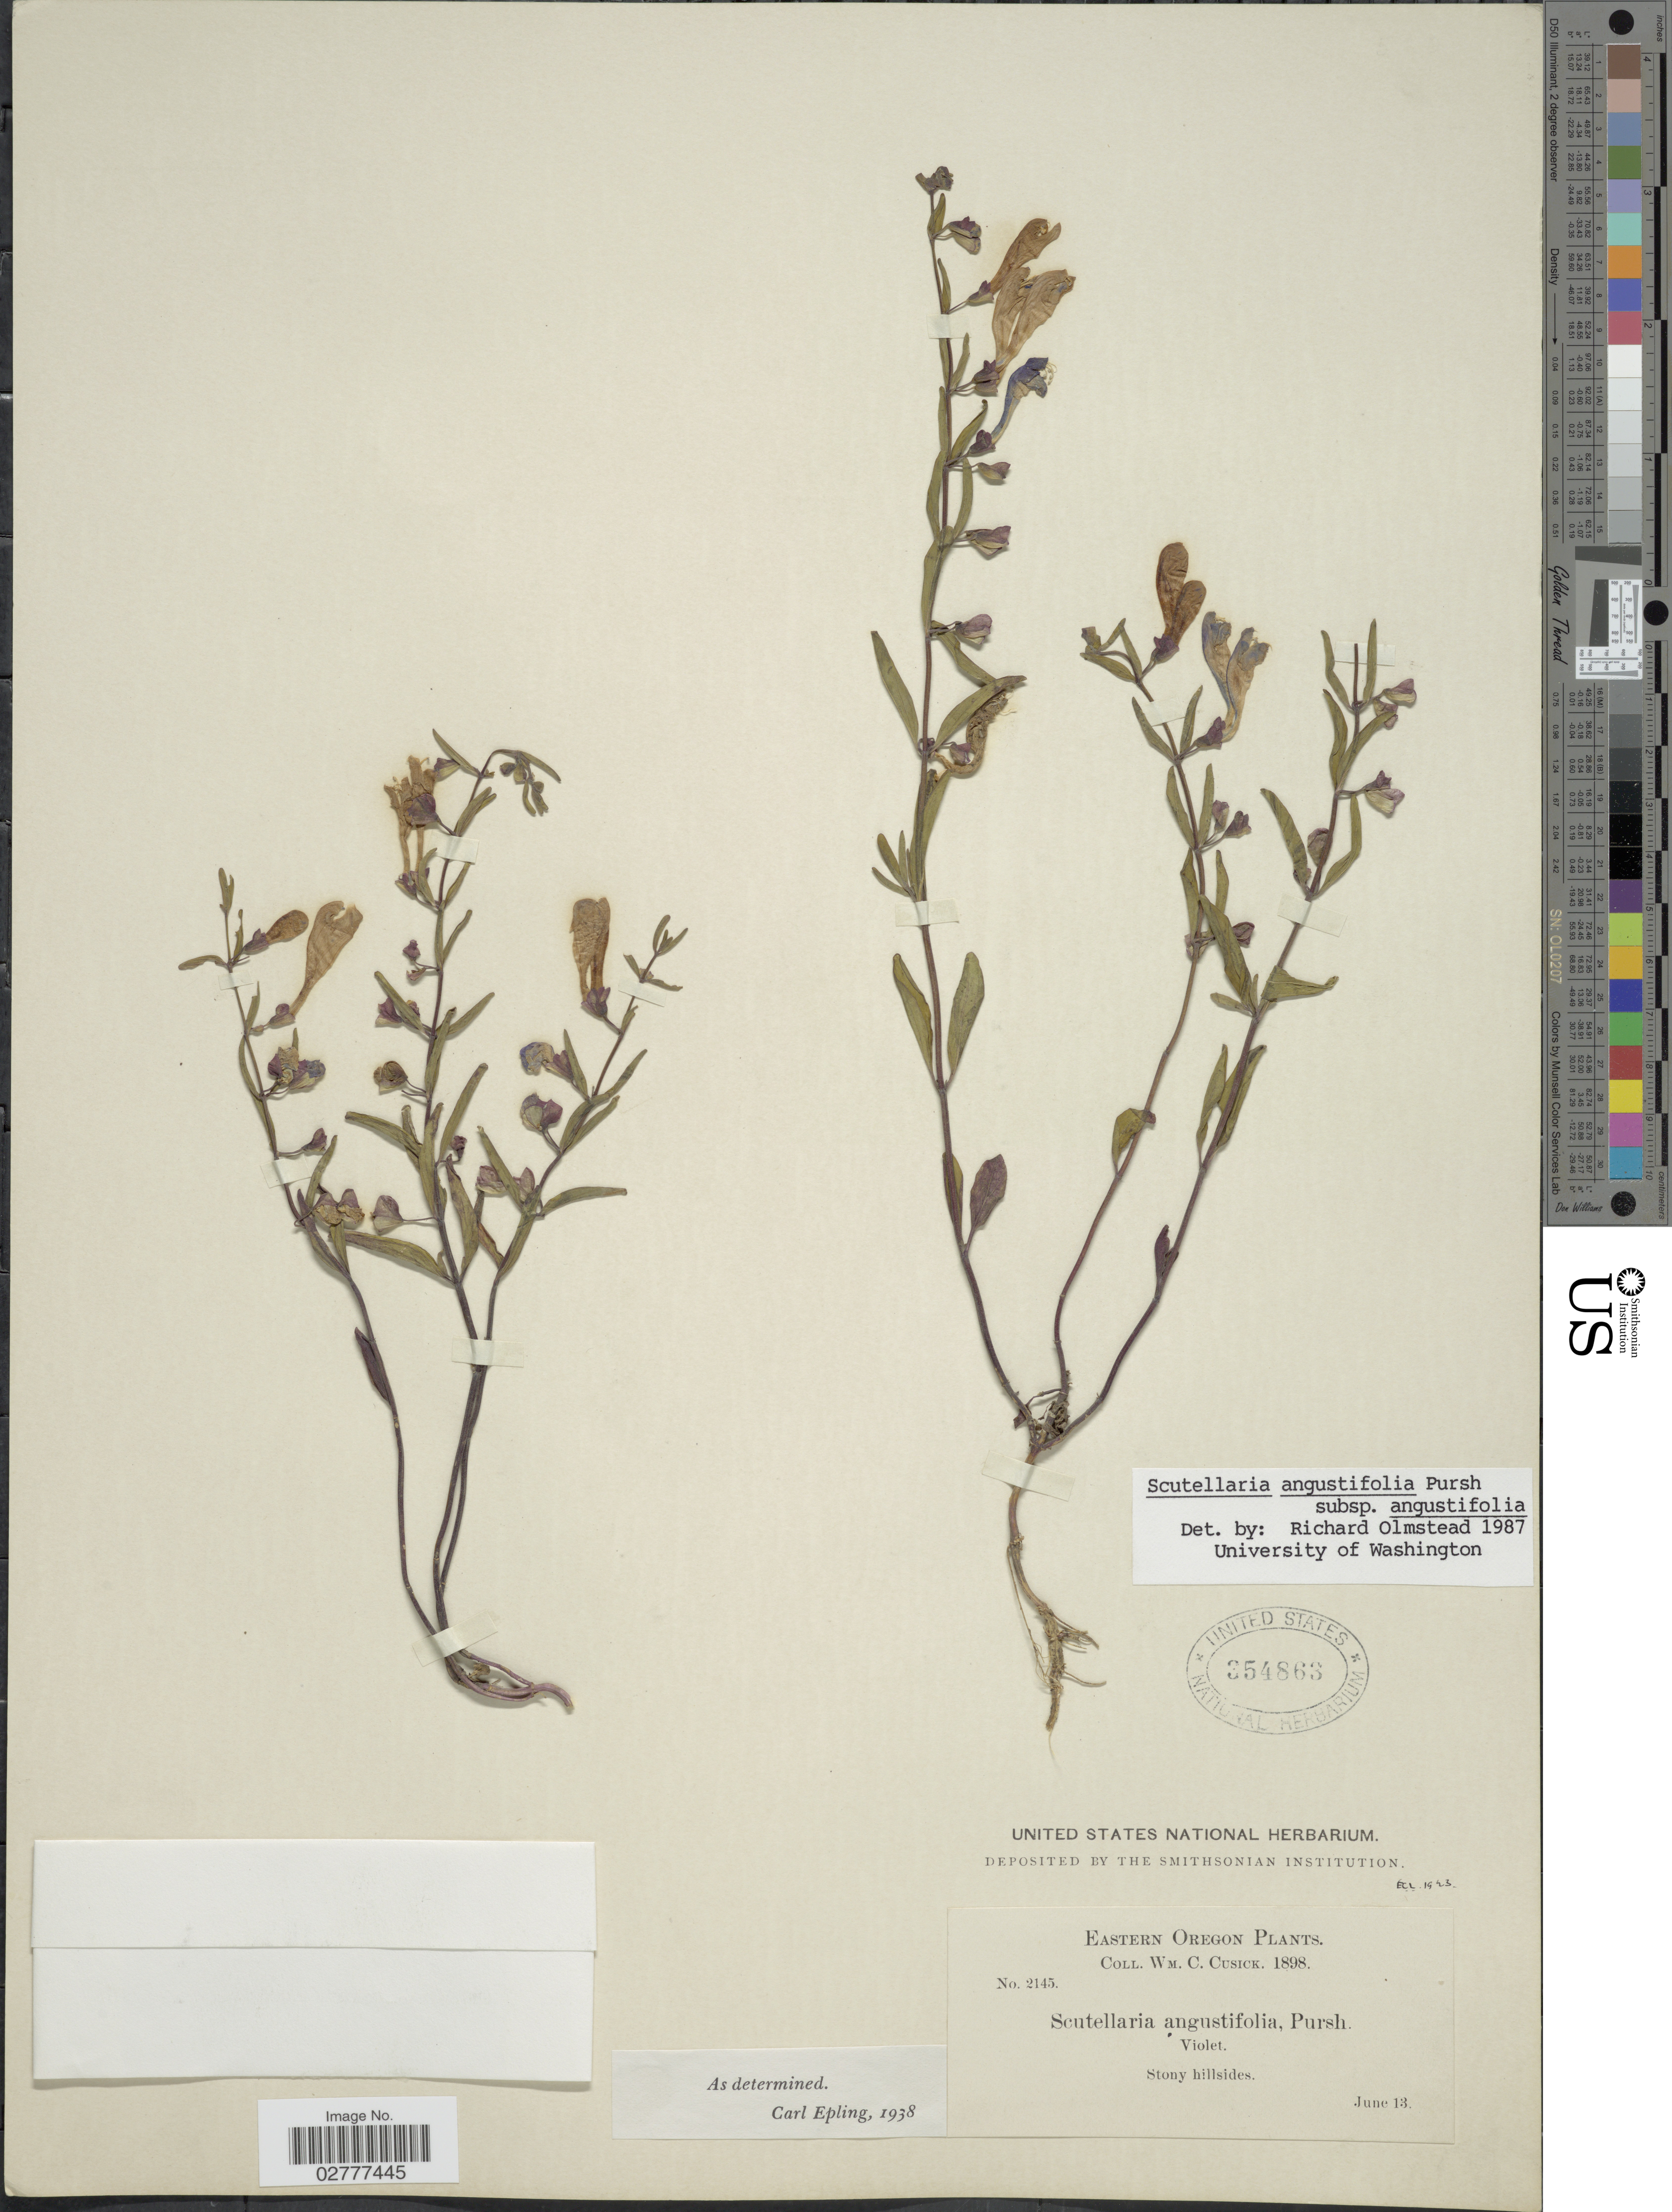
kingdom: Plantae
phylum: Tracheophyta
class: Magnoliopsida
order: Lamiales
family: Lamiaceae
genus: Scutellaria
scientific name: Scutellaria angustifolia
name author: Pursh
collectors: W. C. Cusick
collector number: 2145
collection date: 1898-06-13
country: United States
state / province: Oregon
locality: Eastern Oregon.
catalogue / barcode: US 354863